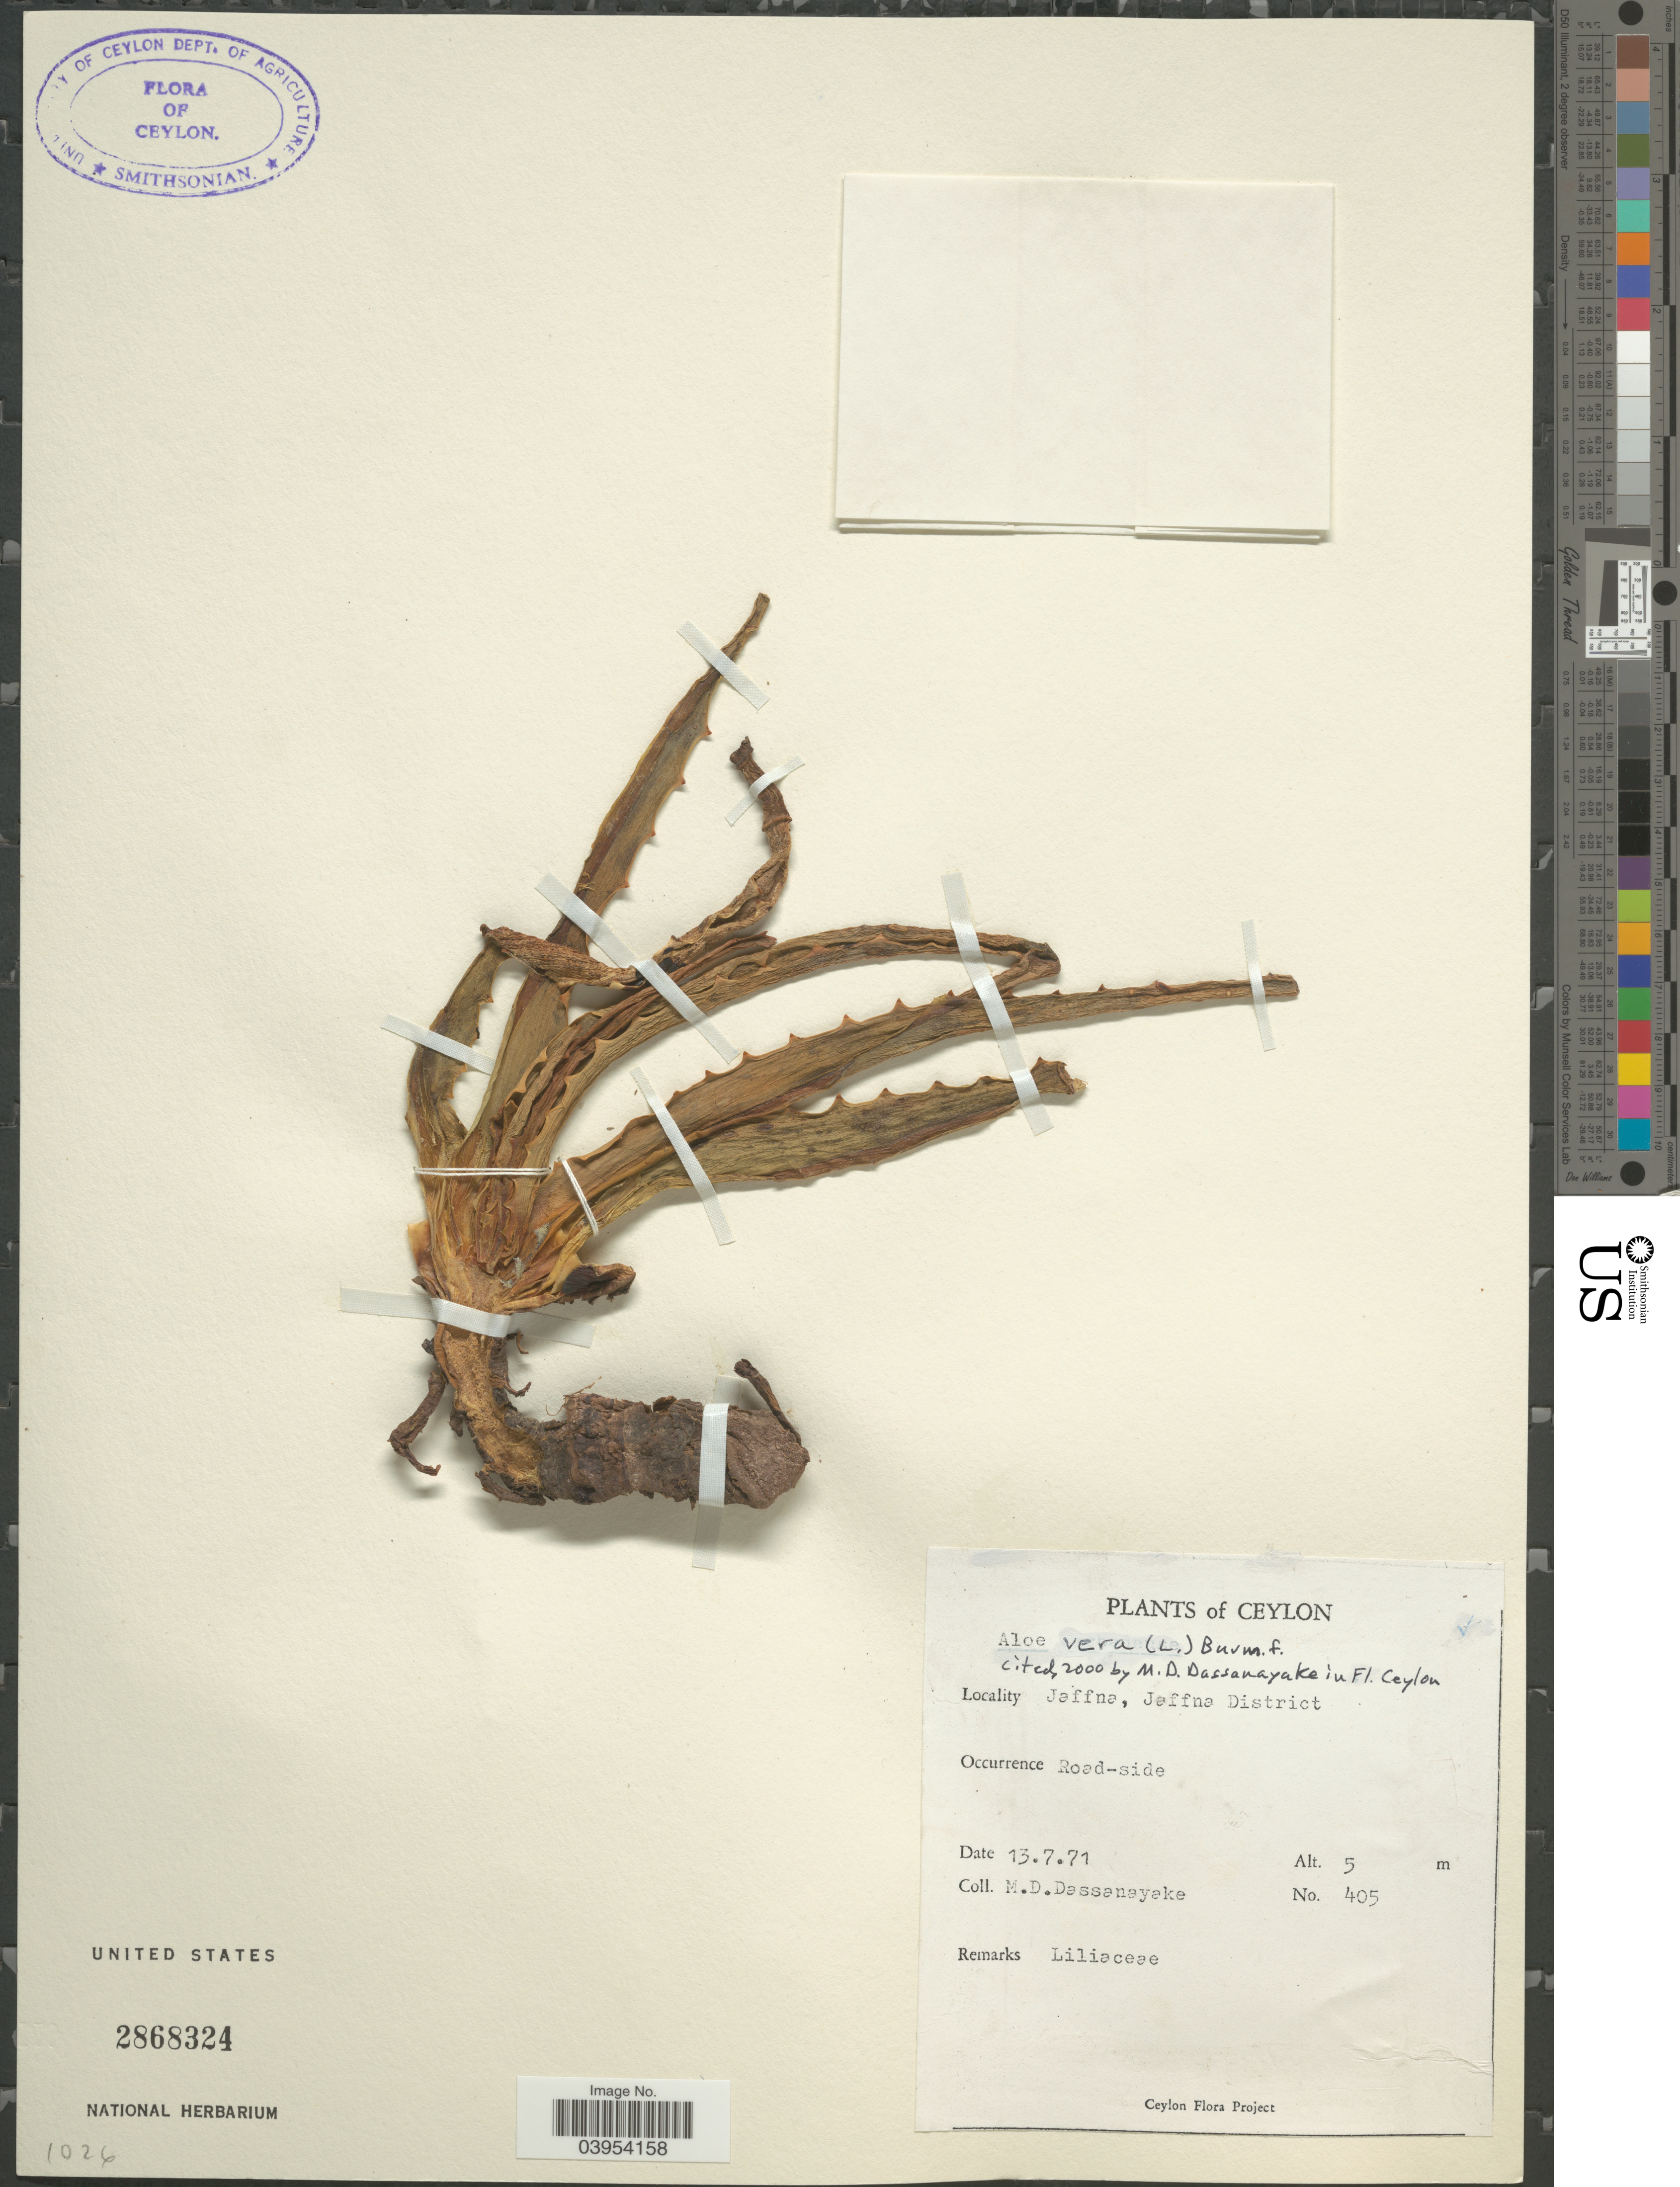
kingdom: Plantae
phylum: Tracheophyta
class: Liliopsida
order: Asparagales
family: Asphodelaceae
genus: Aloe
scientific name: Aloe vera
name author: L.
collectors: M. D. Dassanayake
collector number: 405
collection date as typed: Transcribed d/m/y: 13/7/71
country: Sri Lanka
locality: Ceylon. Jaffna, Jaffna District.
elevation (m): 5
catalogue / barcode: US 2868324